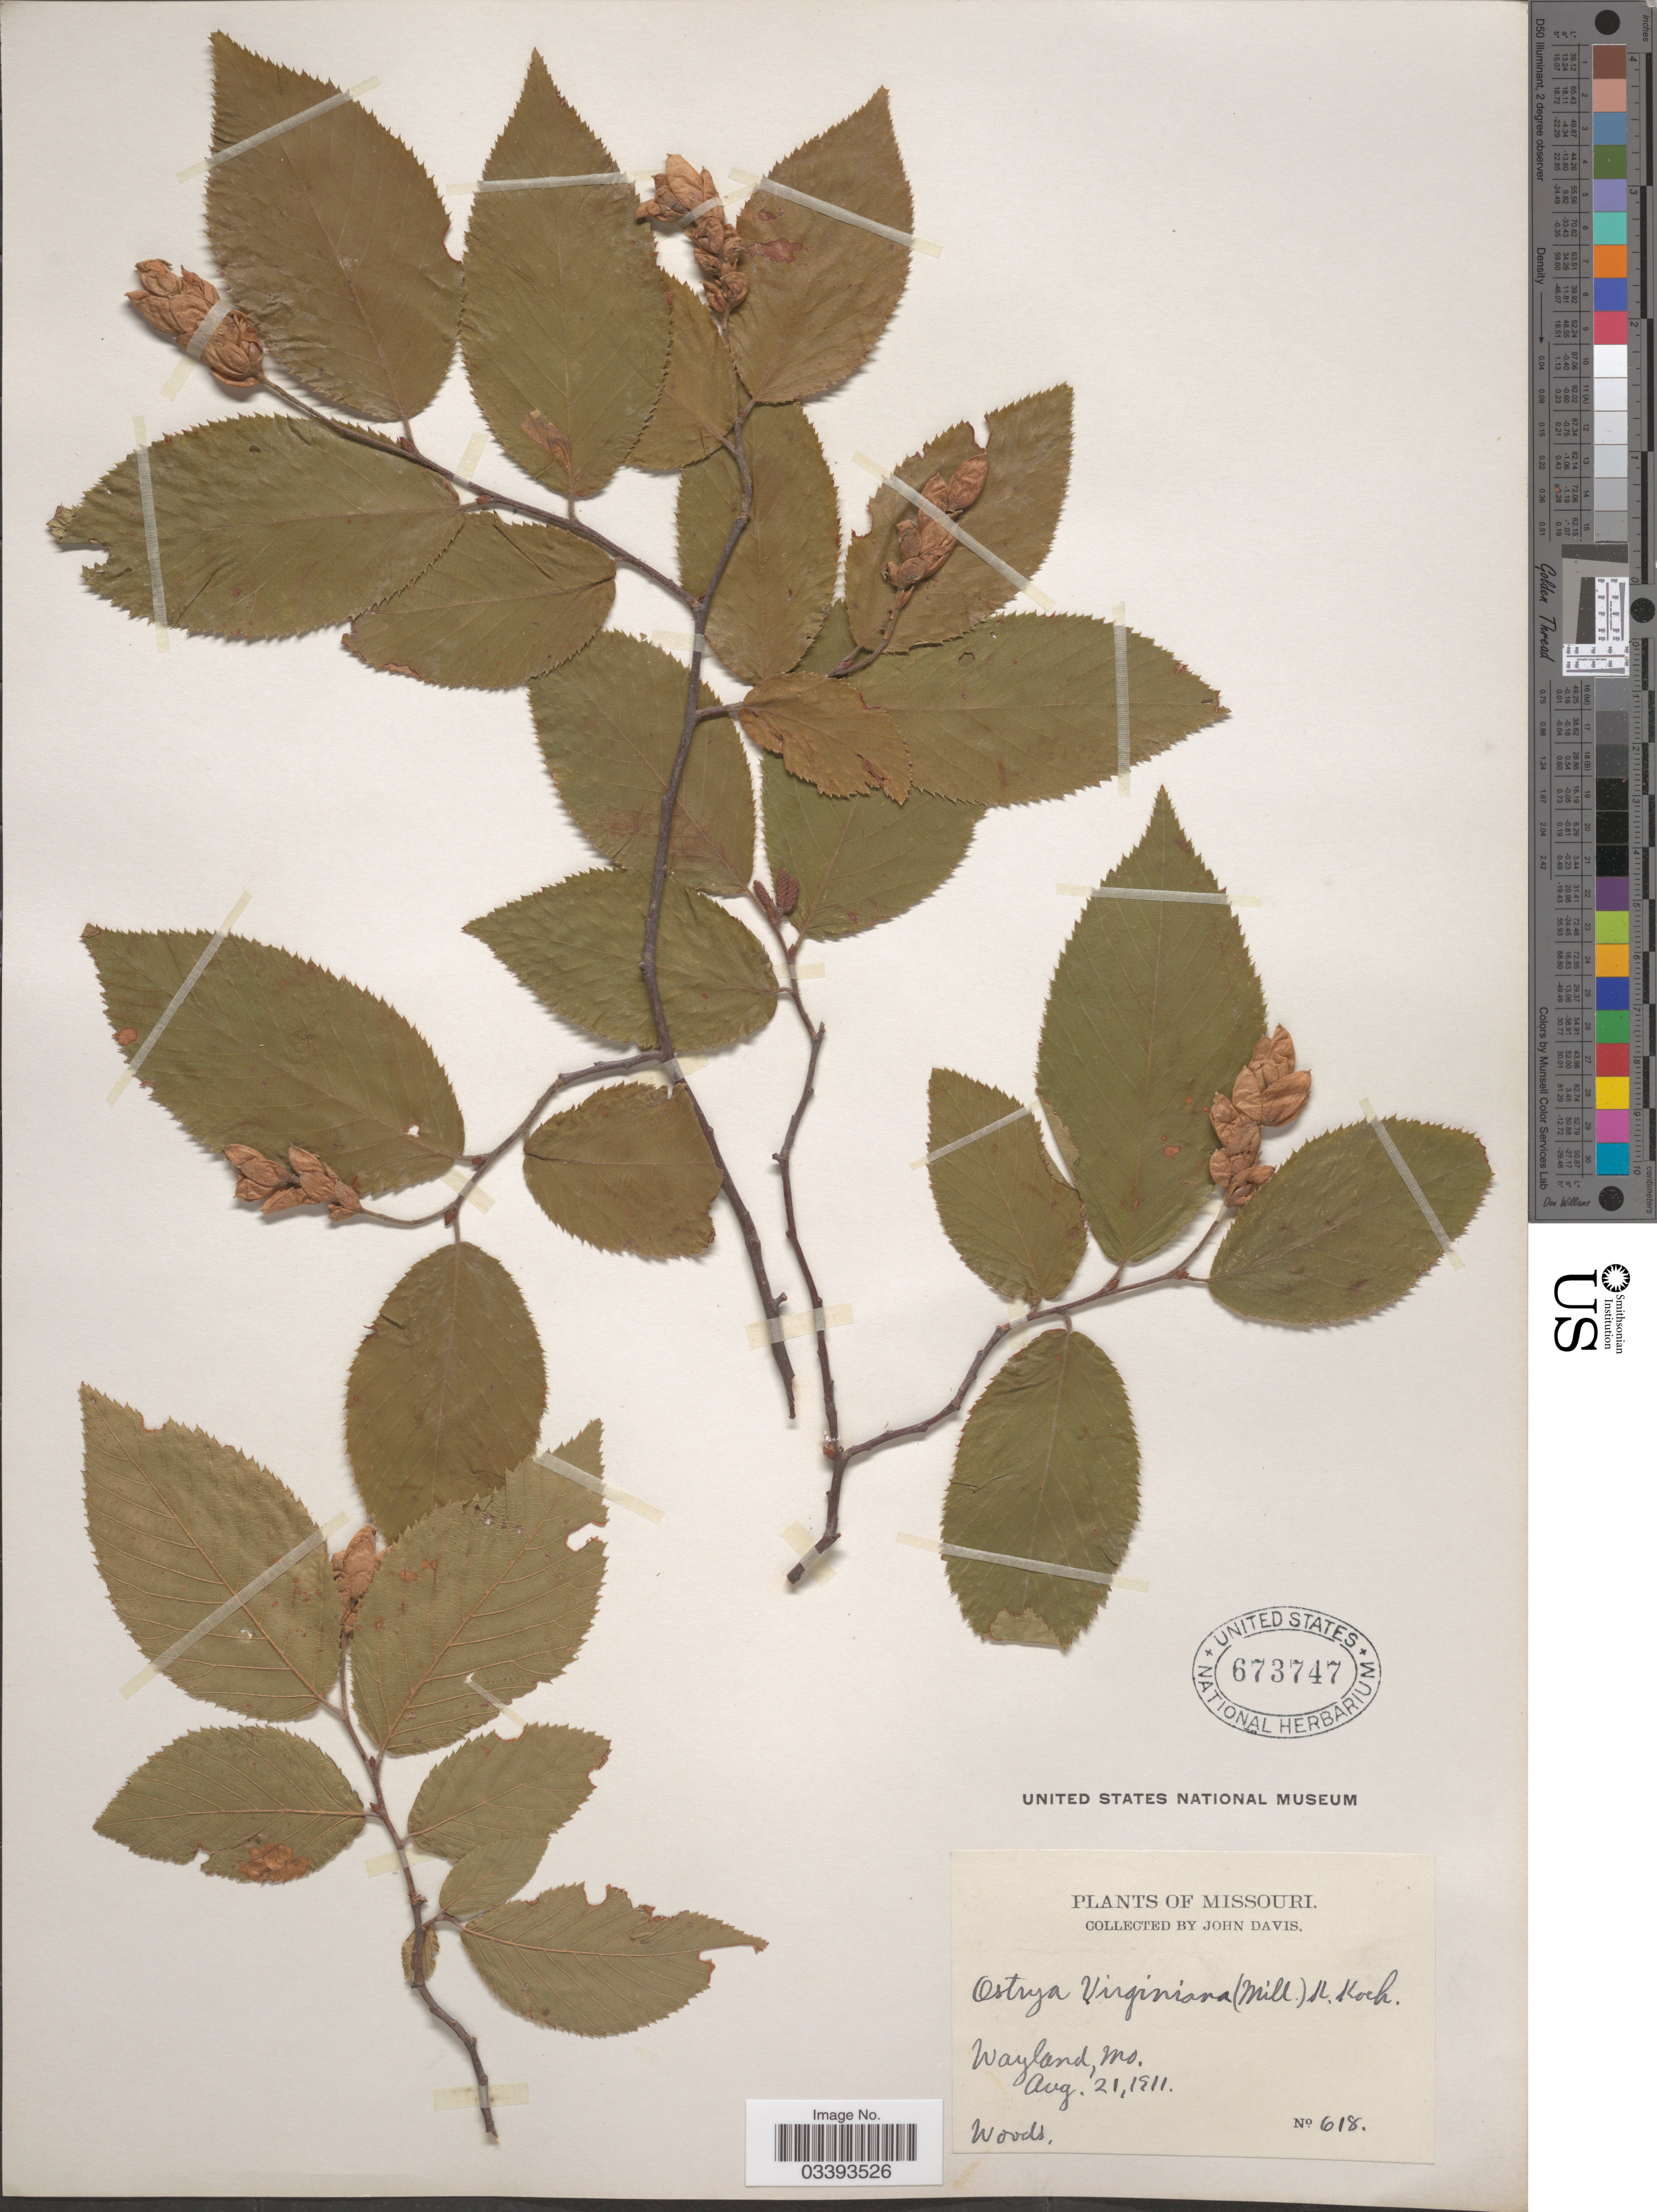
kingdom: Plantae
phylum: Tracheophyta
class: Magnoliopsida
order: Fagales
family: Betulaceae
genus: Ostrya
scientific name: Ostrya virginiana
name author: (Mill.) K. Koch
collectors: J. Davis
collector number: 618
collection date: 1911-08-21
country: United States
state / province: Missouri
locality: Wayland, Mo.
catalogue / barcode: US 673747